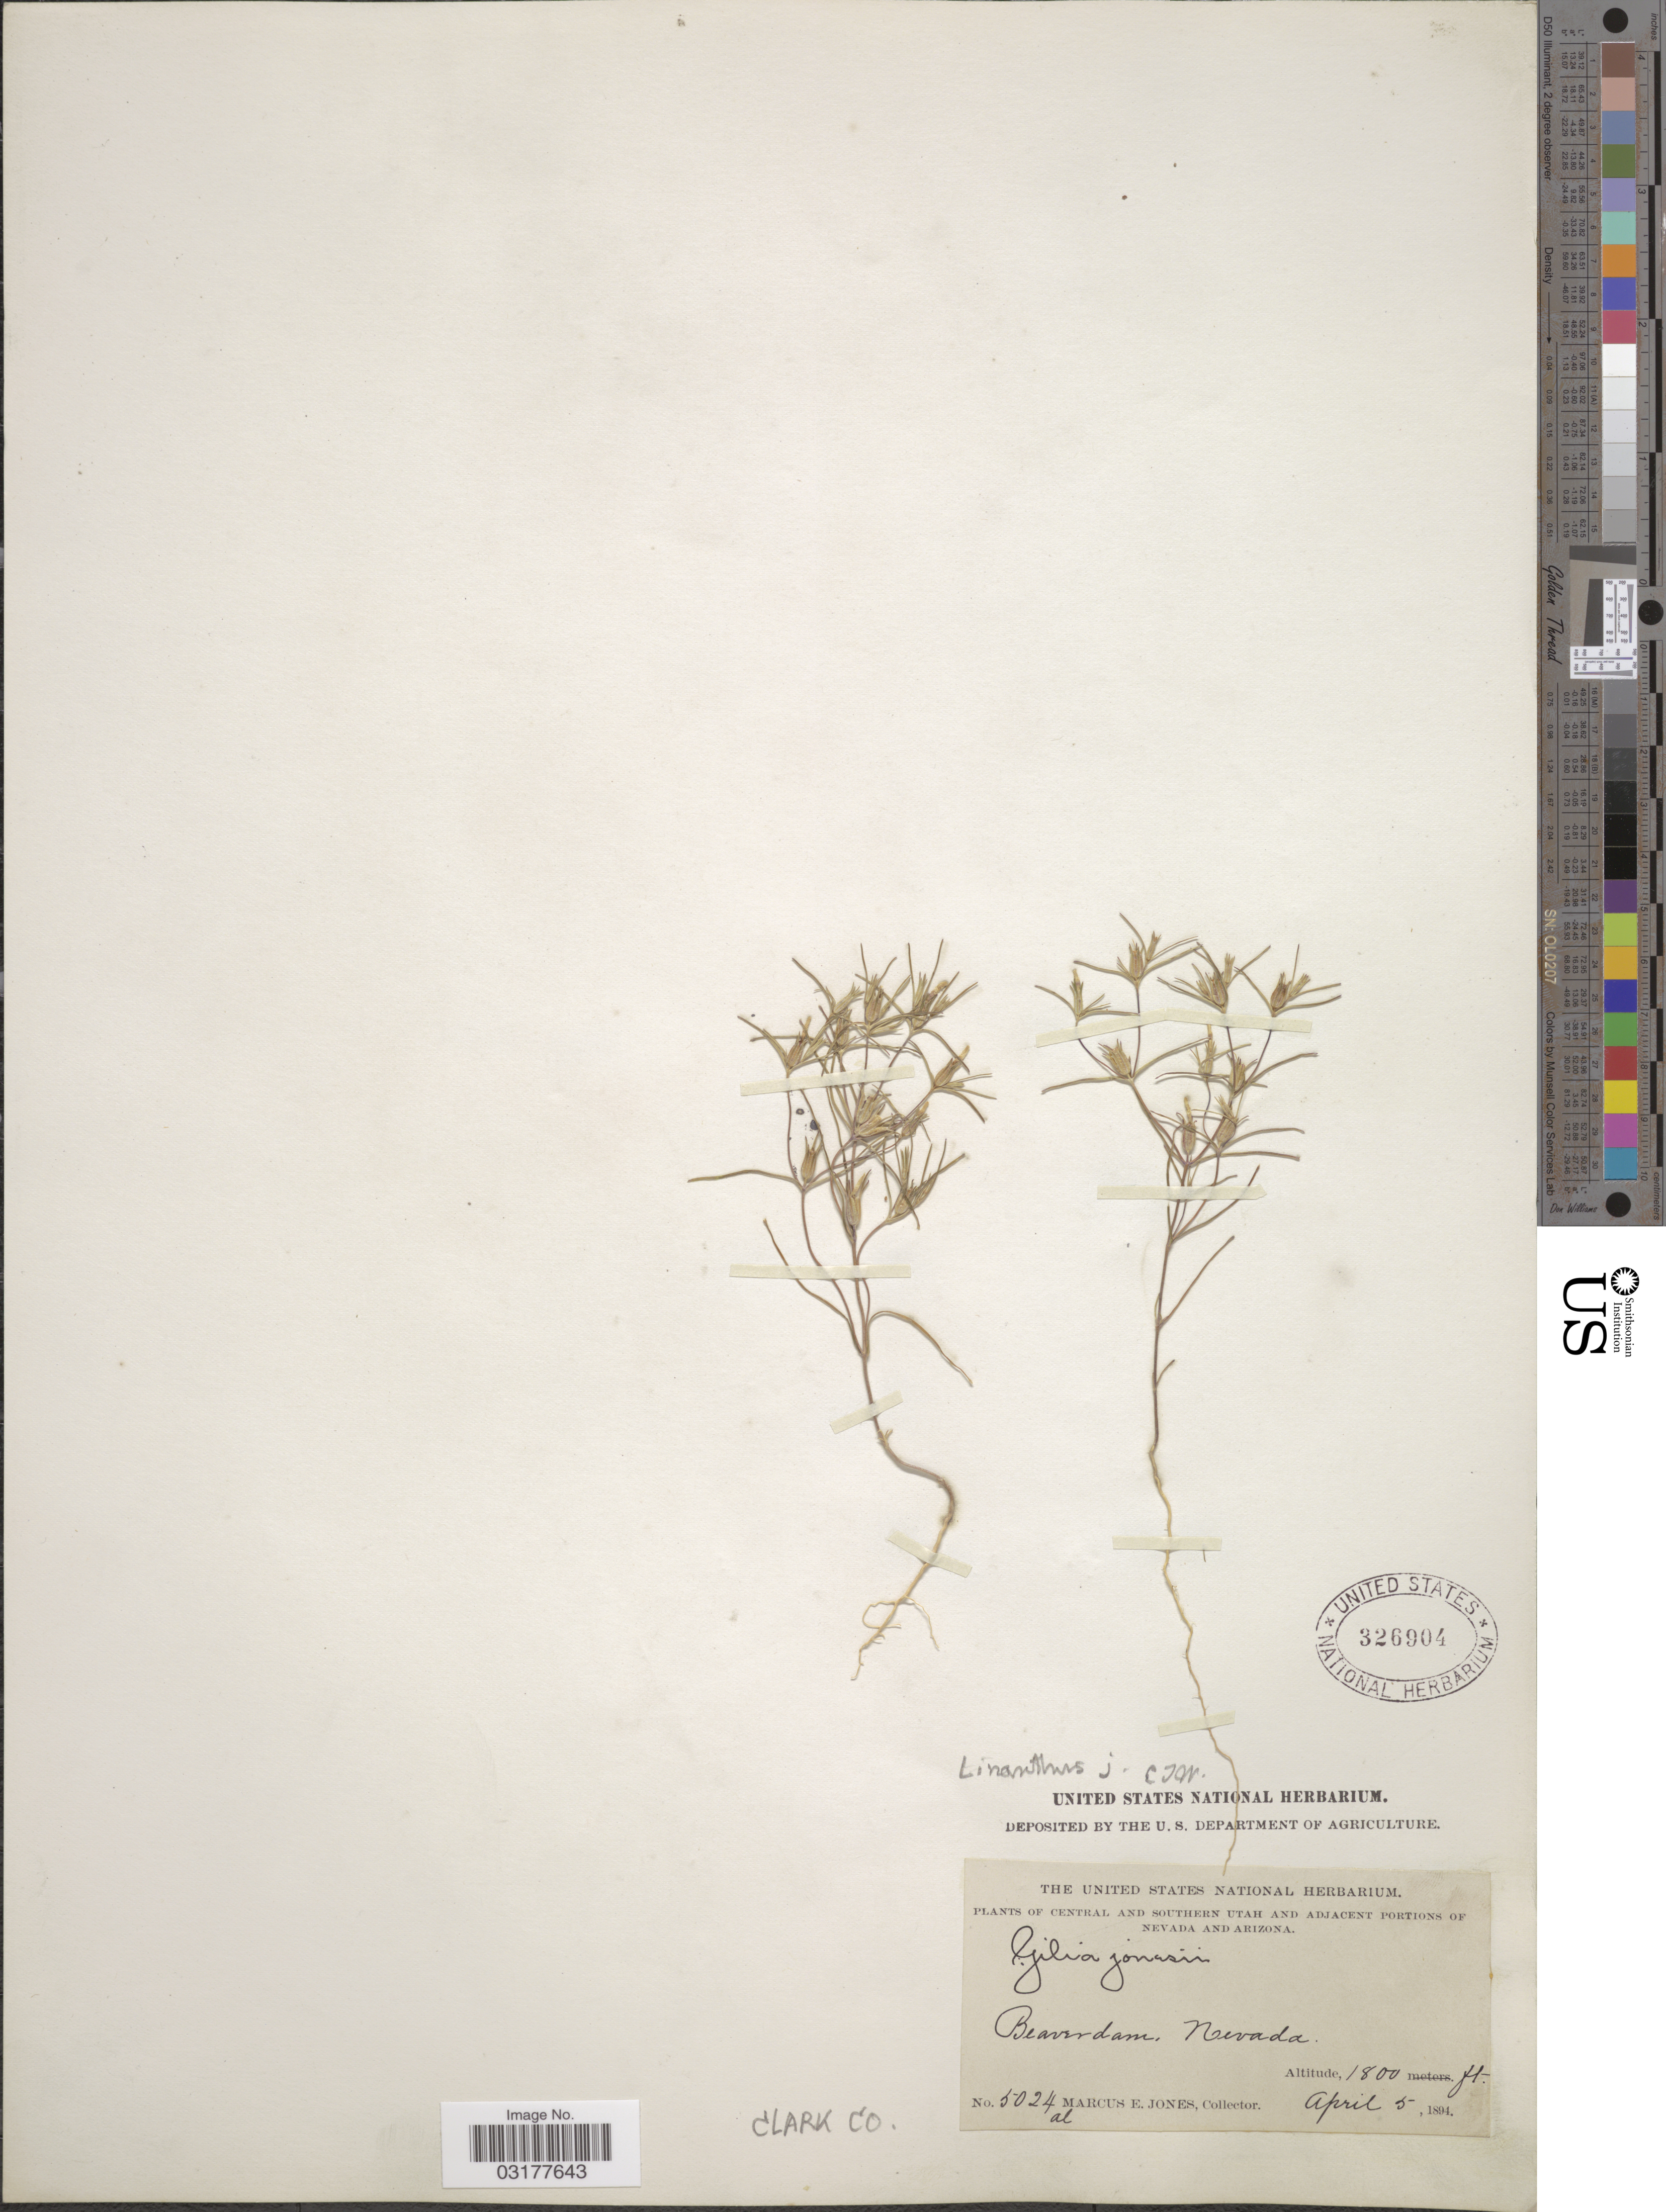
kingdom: Plantae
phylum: Tracheophyta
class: Magnoliopsida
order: Ericales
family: Polemoniaceae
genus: Linanthus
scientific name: Linanthus jonesii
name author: (A. Gray) Greene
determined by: Strong, Mark T., (BOT), Smithsonian Institution - National Museum of Natural History (UNITED STATES)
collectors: M. E. Jones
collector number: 5024al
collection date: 1894-04-05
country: United States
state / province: Nevada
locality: Adjacent portions of Nevada. Beaverdam. Clark Co.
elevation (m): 549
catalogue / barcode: US 326904